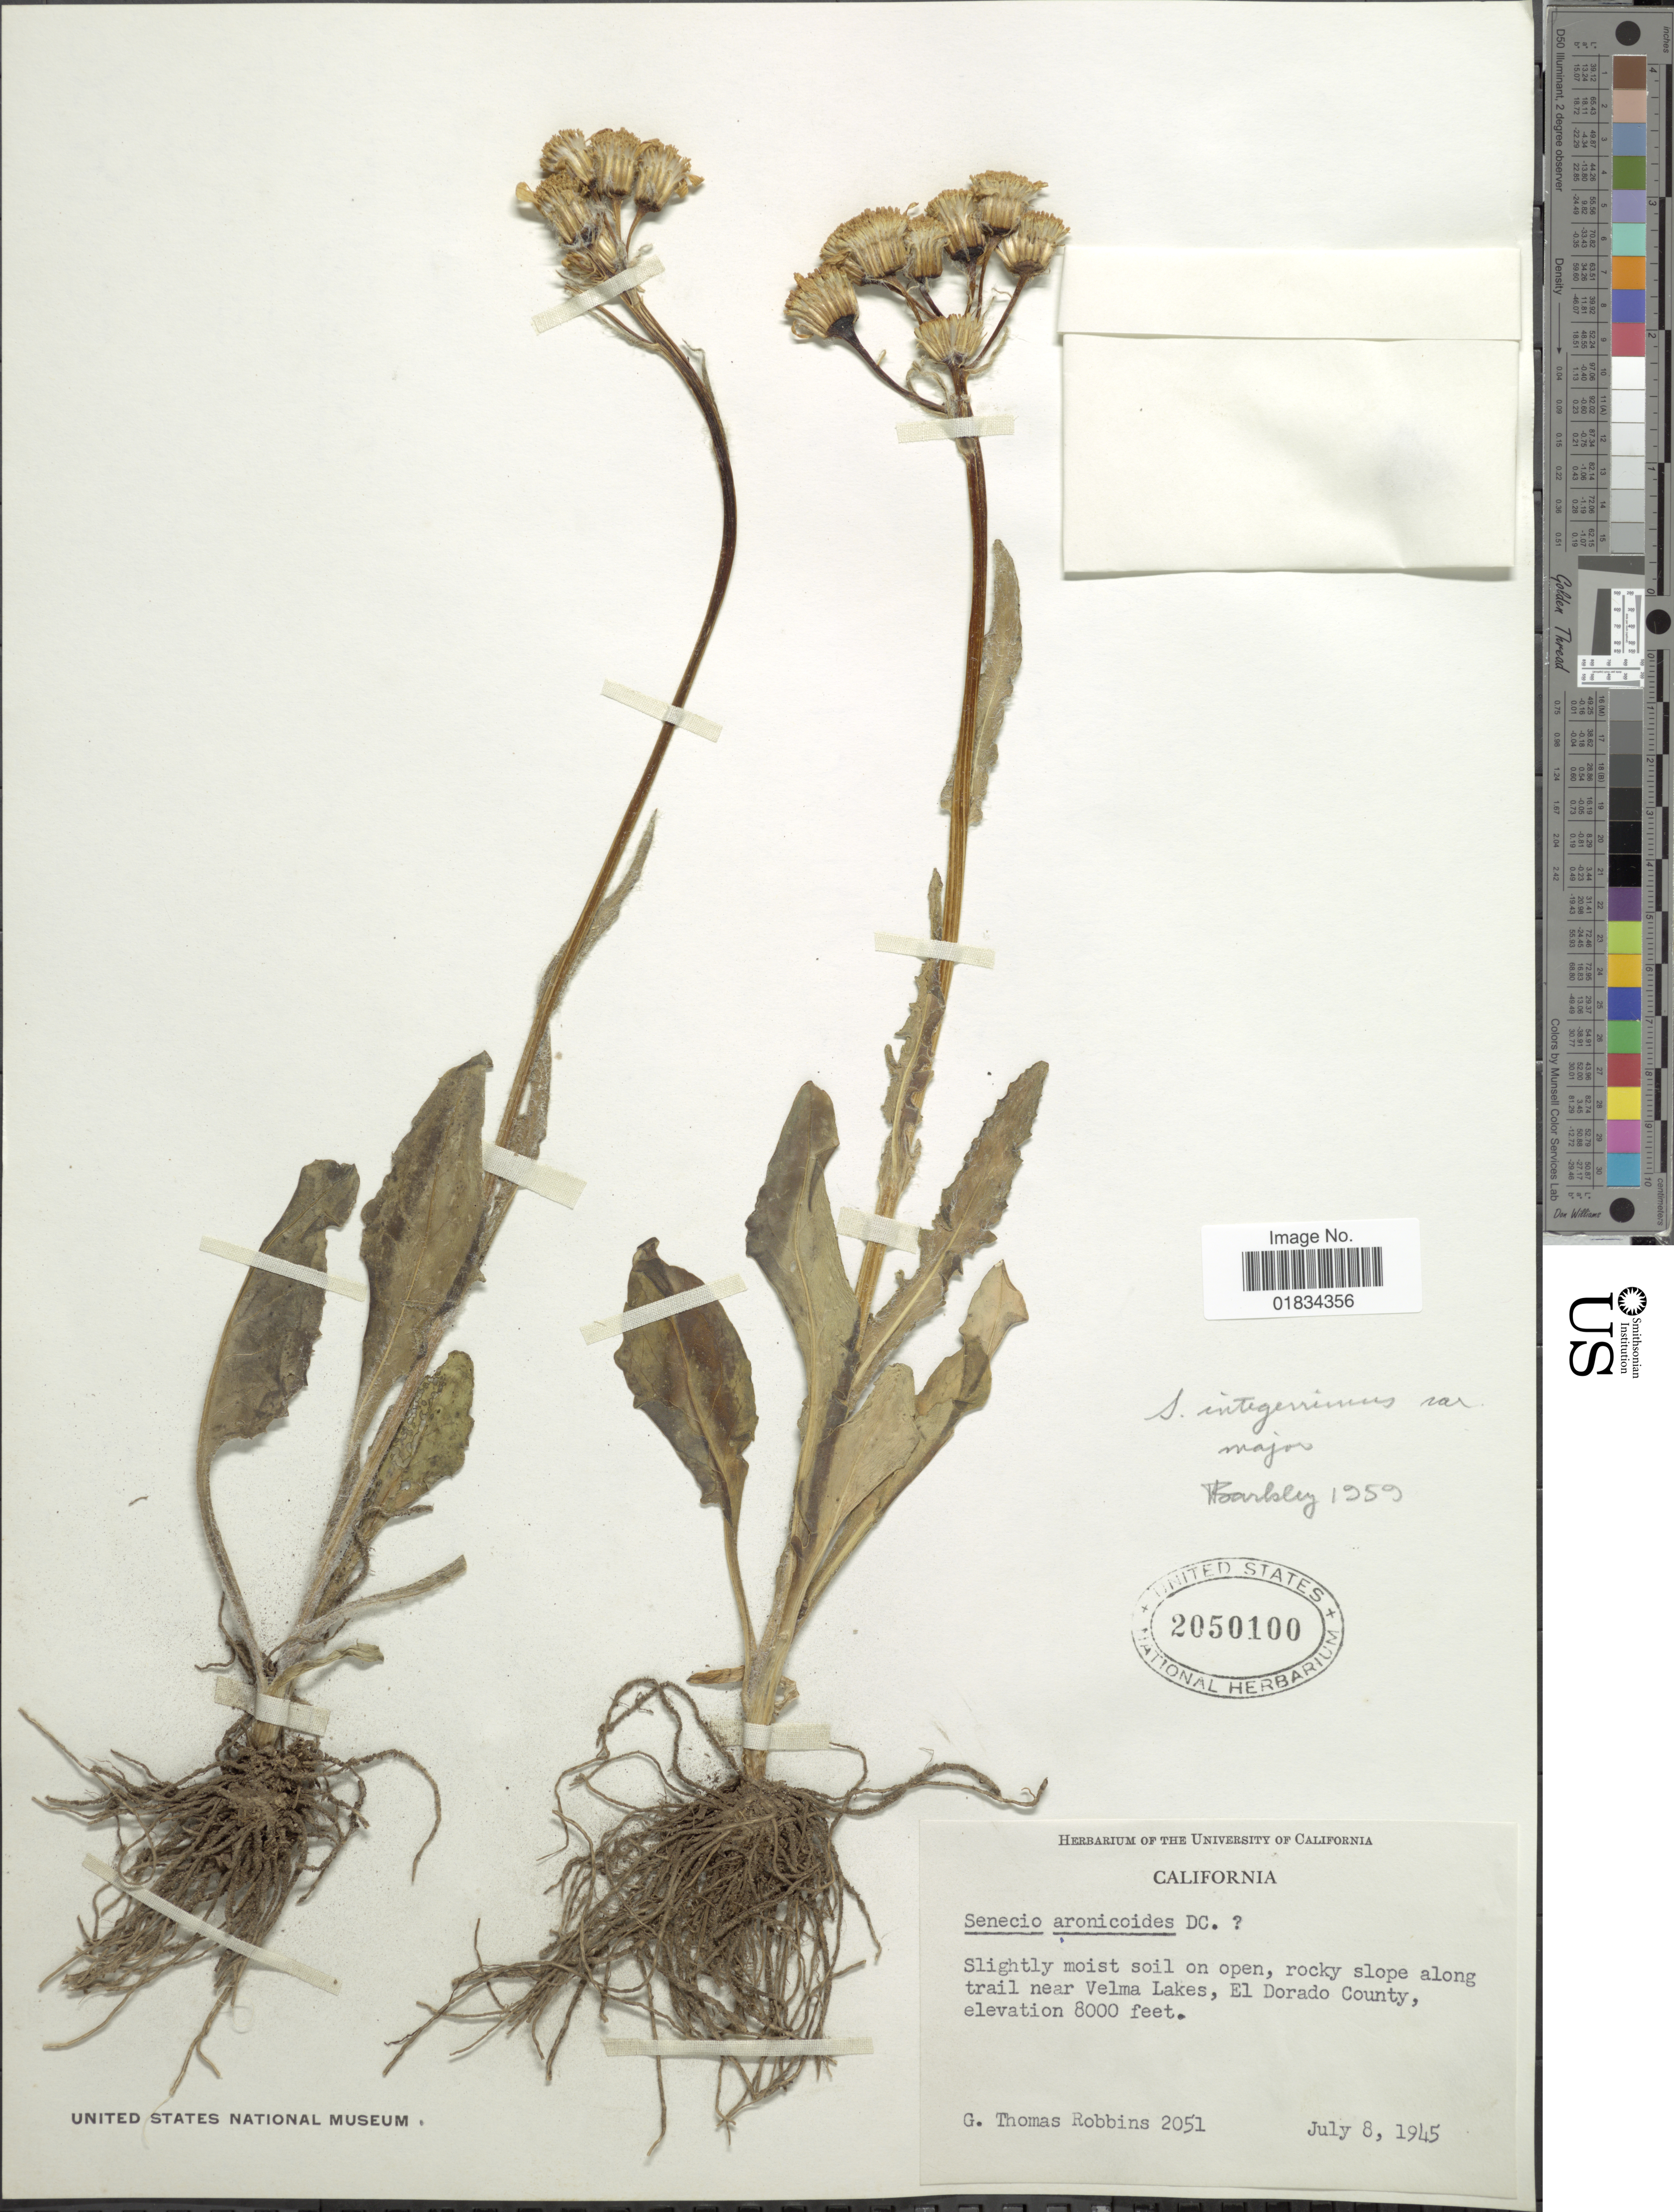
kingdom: Plantae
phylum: Tracheophyta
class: Magnoliopsida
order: Asterales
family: Asteraceae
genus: Senecio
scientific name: Senecio integerrimus var. major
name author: (A. Gray) Cronq.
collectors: G. T. Robbins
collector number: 2051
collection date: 1945-07-08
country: United States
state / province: California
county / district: El Dorado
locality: Along trail near Velma Lakes, El Dorado County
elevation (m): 2438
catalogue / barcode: US 2050100